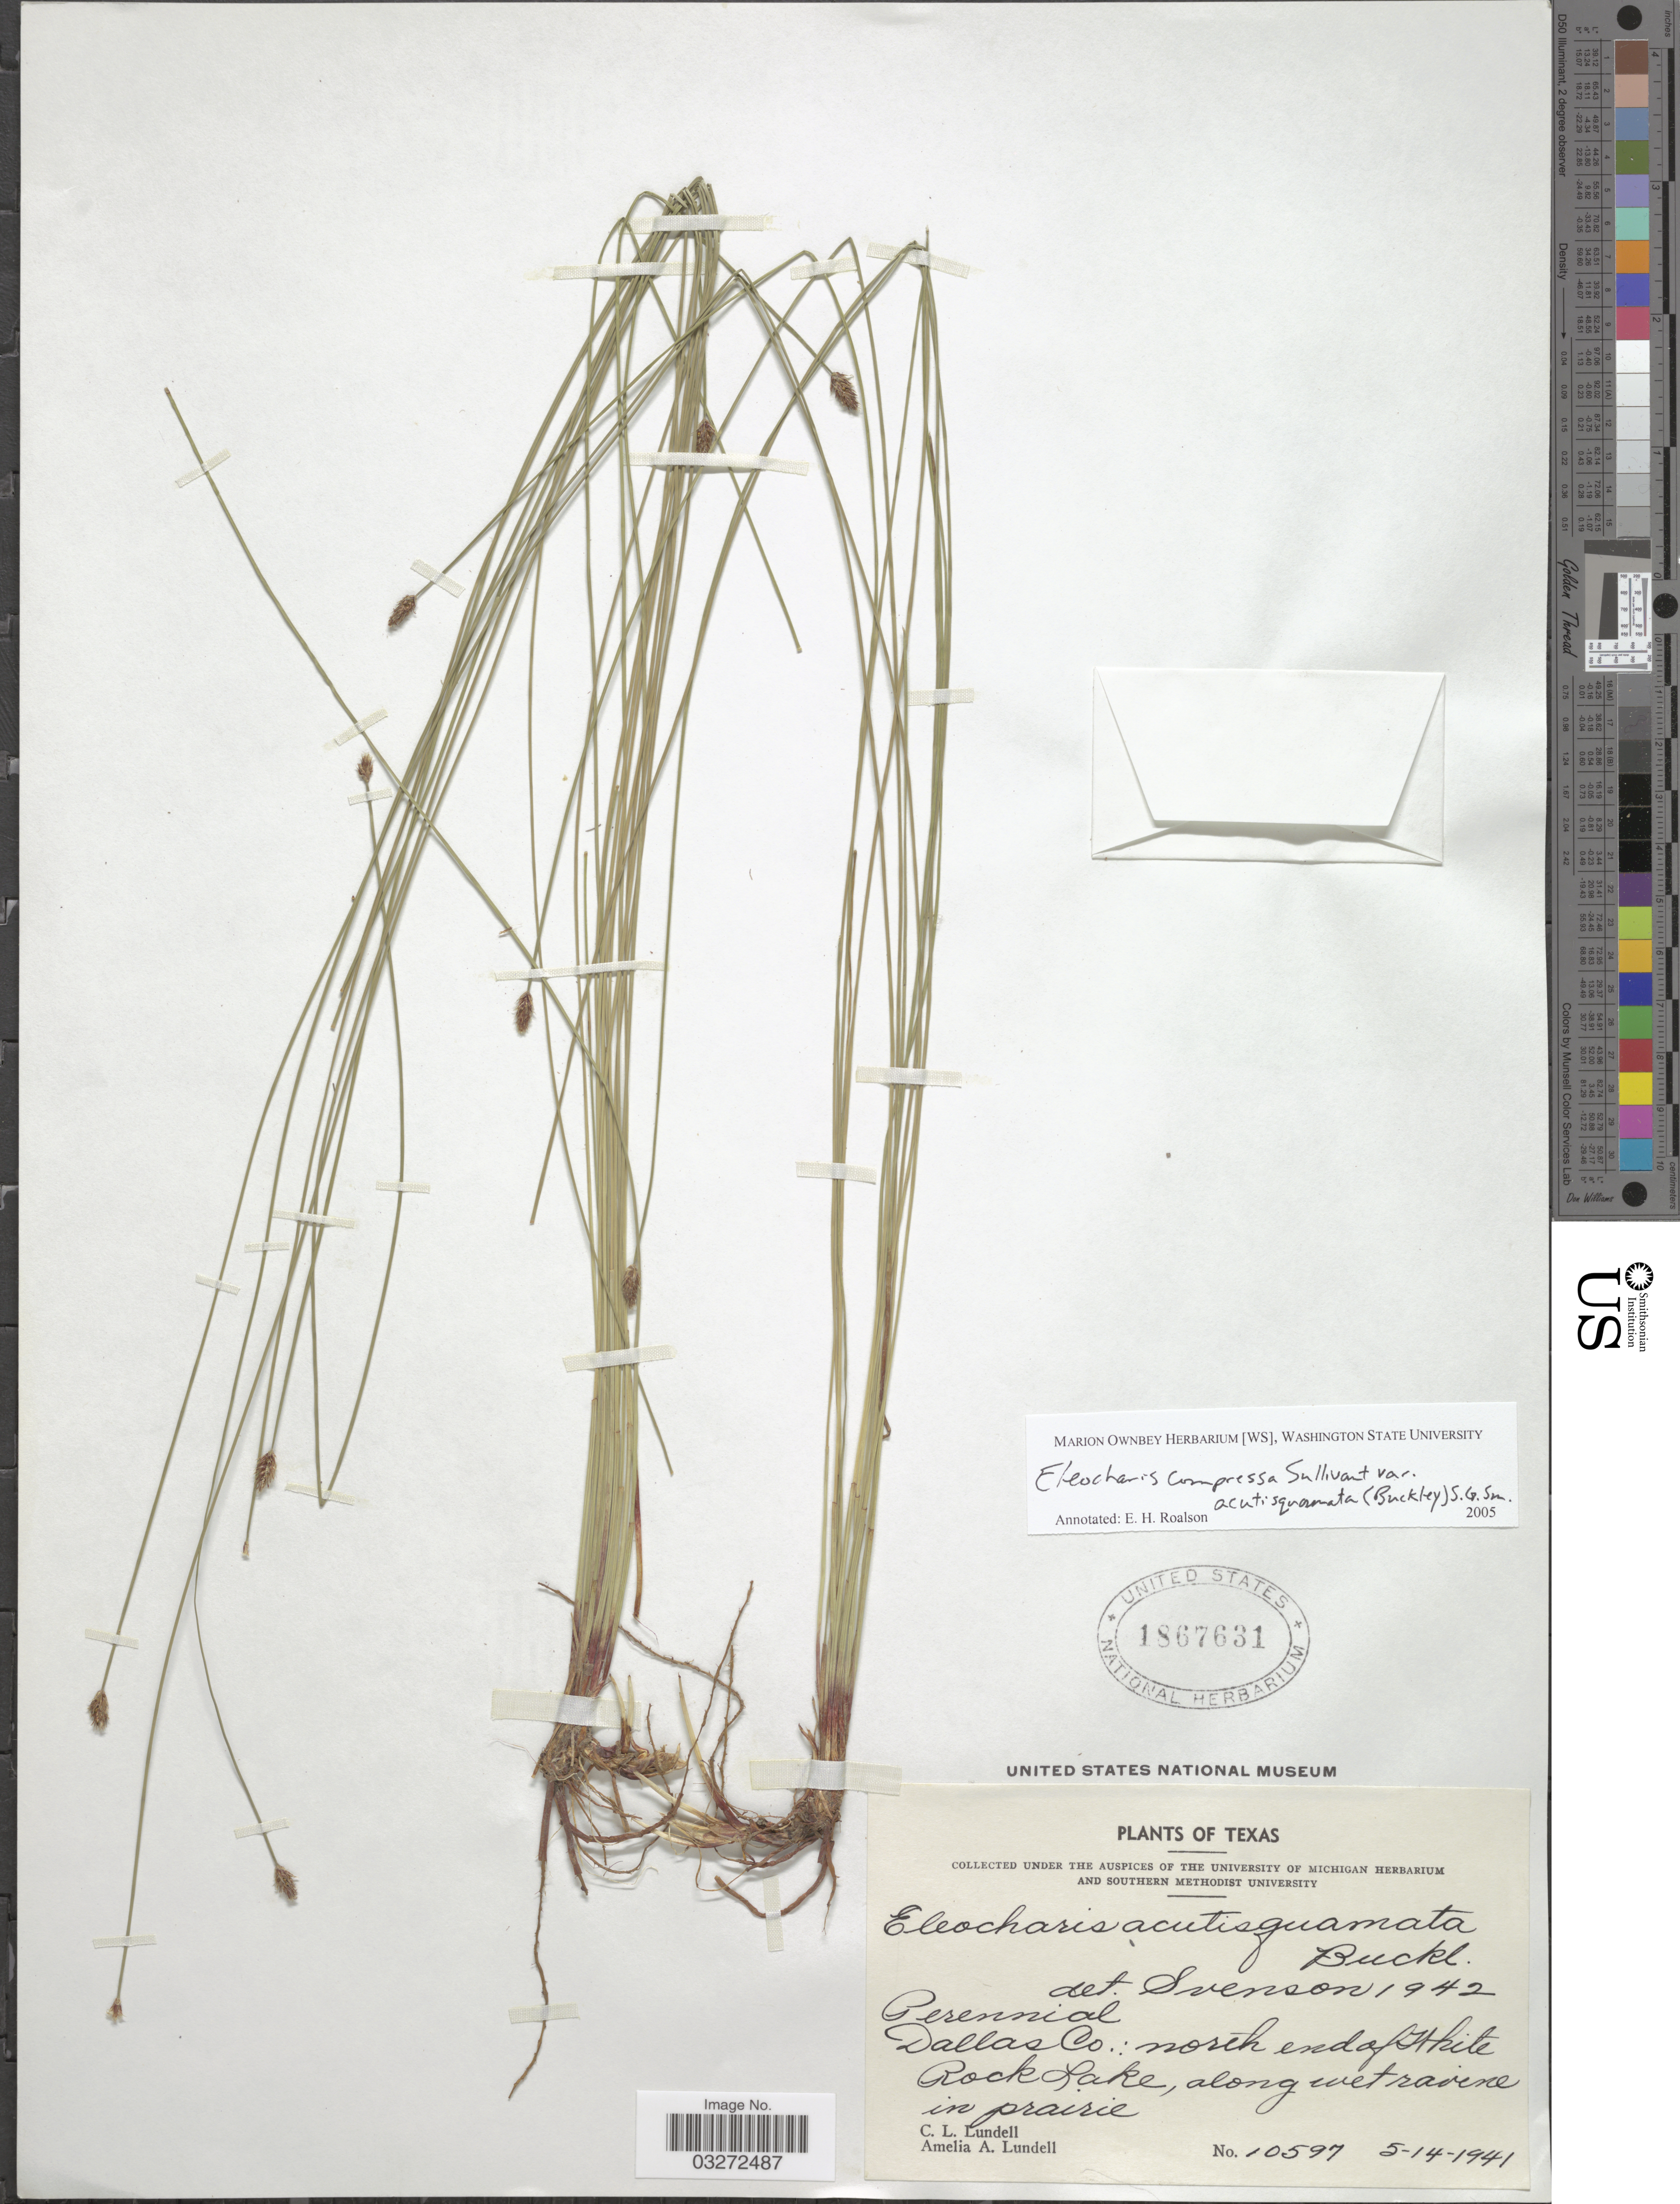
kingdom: Plantae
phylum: Tracheophyta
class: Liliopsida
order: Poales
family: Cyperaceae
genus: Eleocharis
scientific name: Eleocharis compressa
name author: Sull.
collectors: C. L. Lundell & A. A. Lundell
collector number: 10597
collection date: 1941-05-14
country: United States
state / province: Texas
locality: Dallas Co.: north end of White Rock Lake, along wet ravine in prairie.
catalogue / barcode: US 1867631